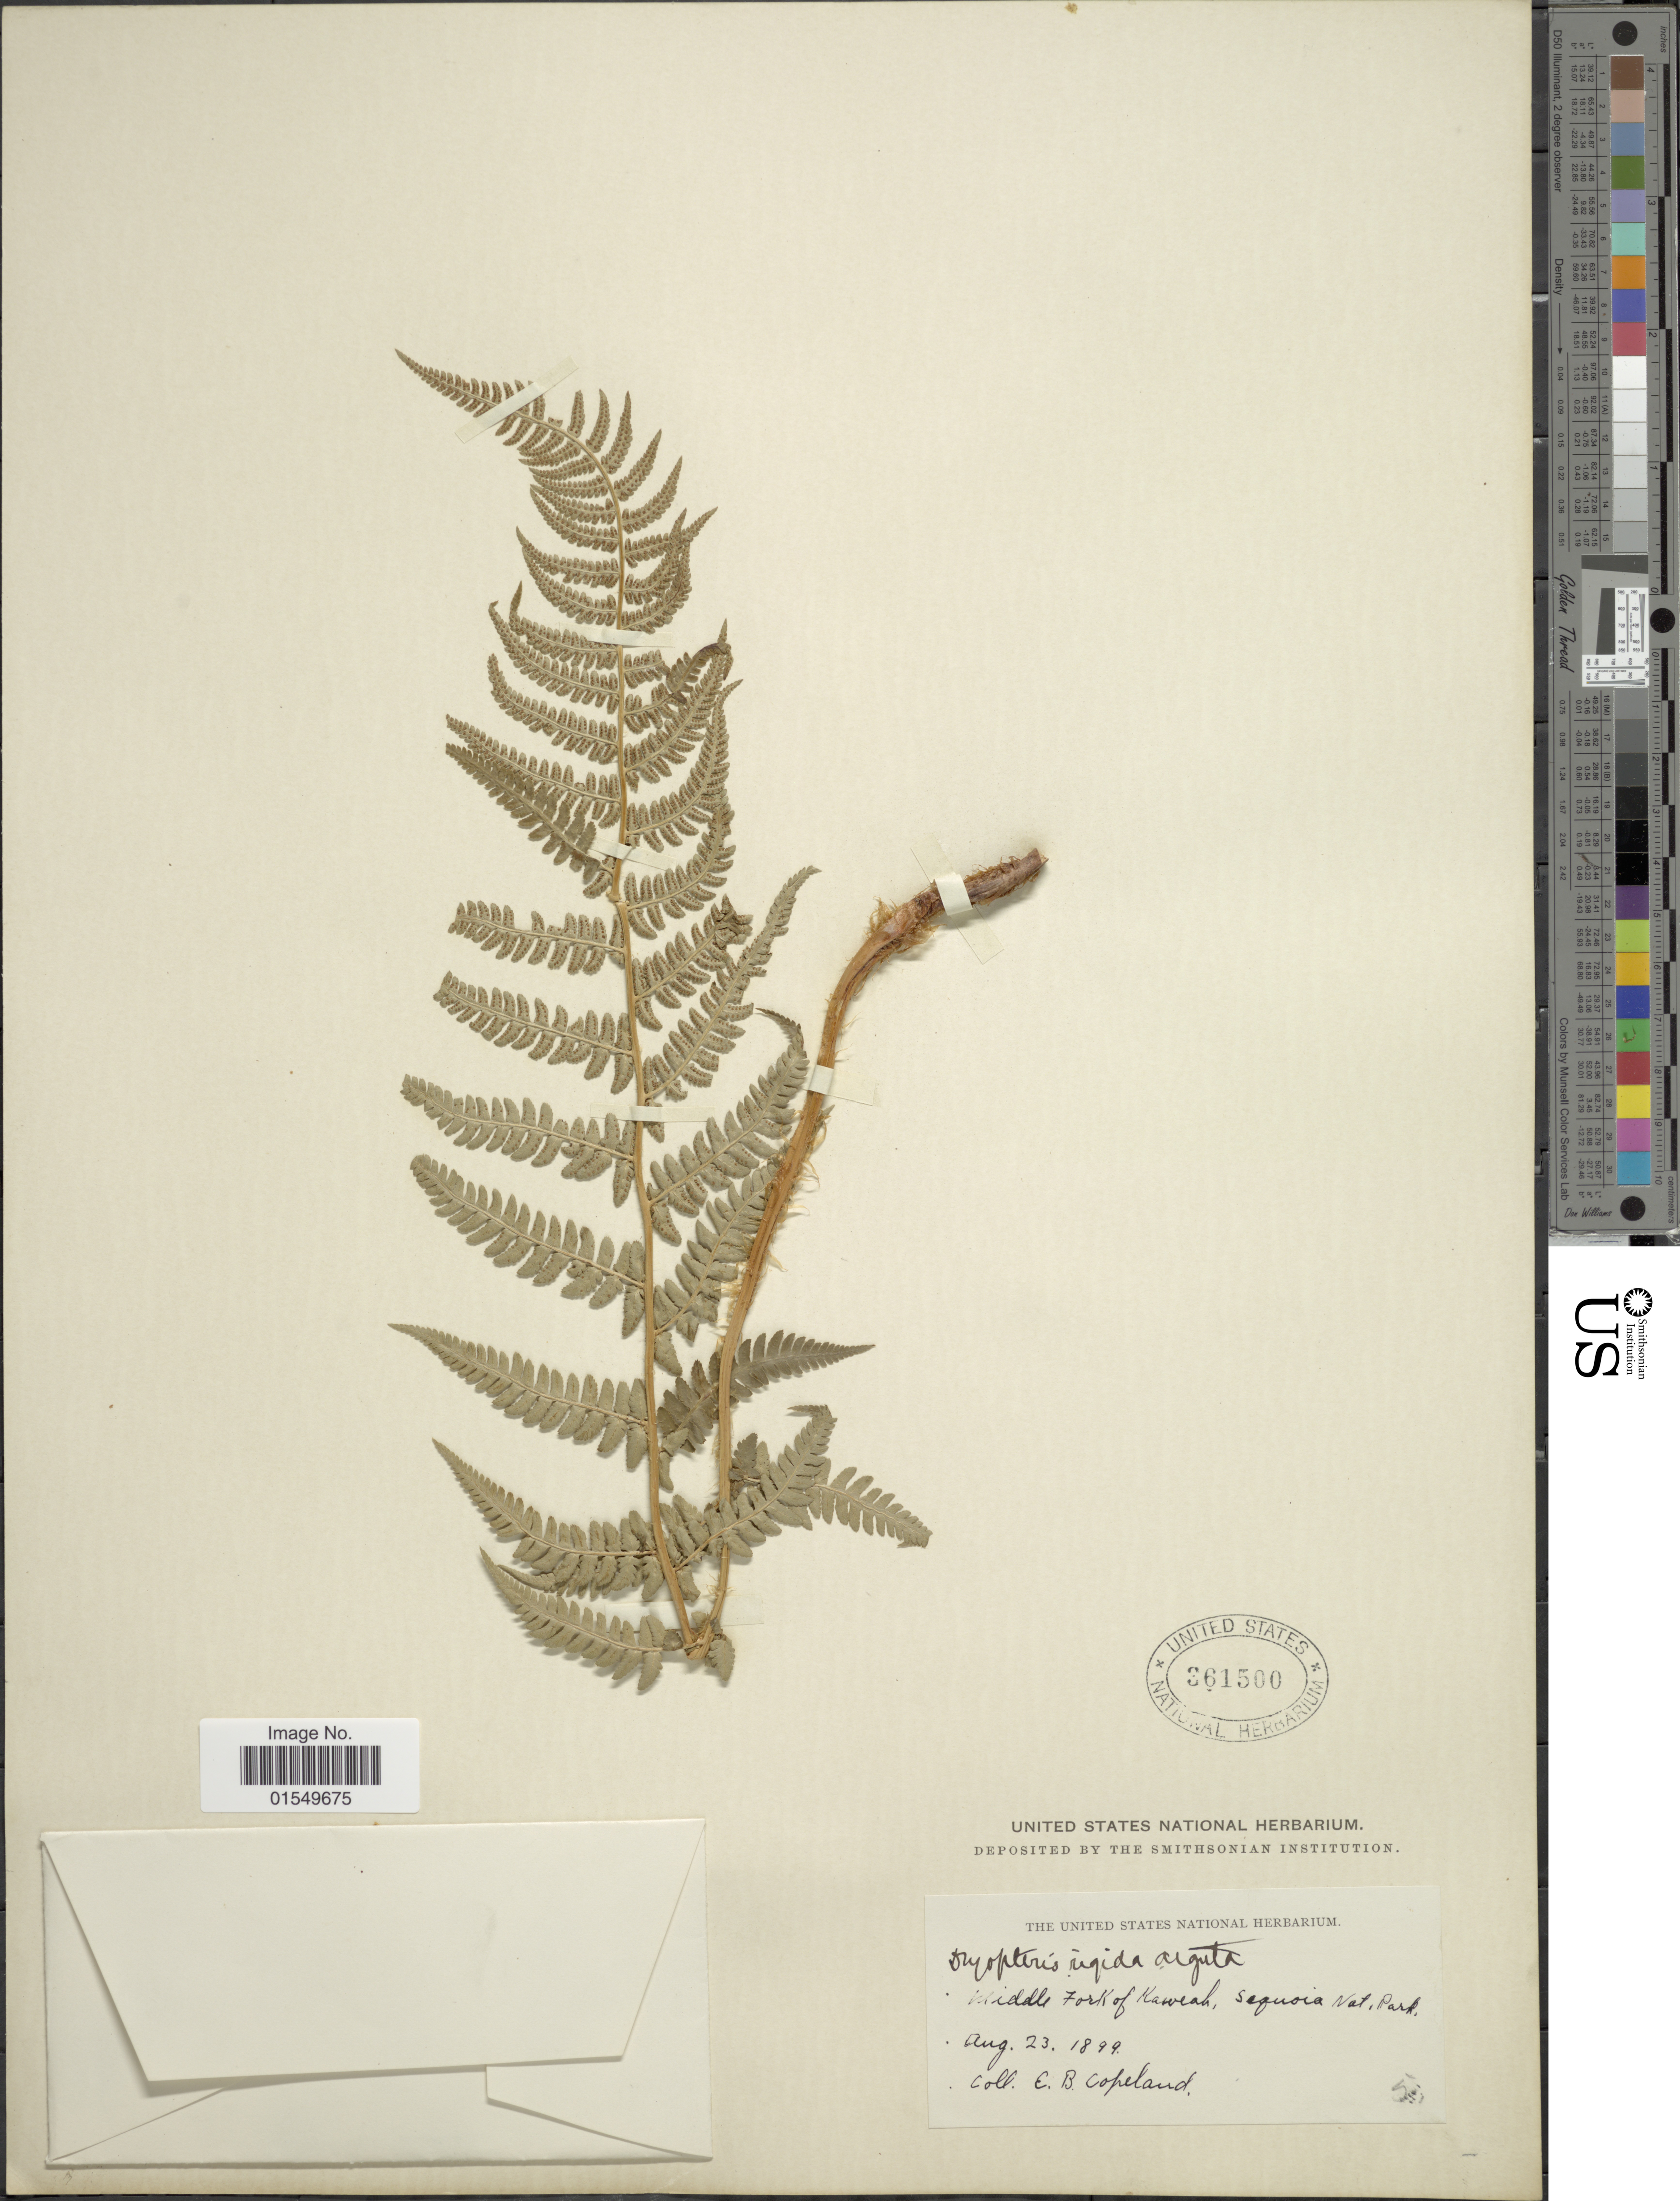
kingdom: Plantae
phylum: Tracheophyta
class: Polypodiopsida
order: Polypodiales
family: Dryopteridaceae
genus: Dryopteris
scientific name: Dryopteris arguta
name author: (Kaulf.) Maxon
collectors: E. B. Copeland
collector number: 5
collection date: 1899-08-23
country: United States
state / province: California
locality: Middle Fork of Kaweah, Sequoia Nat. Park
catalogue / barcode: US 361500